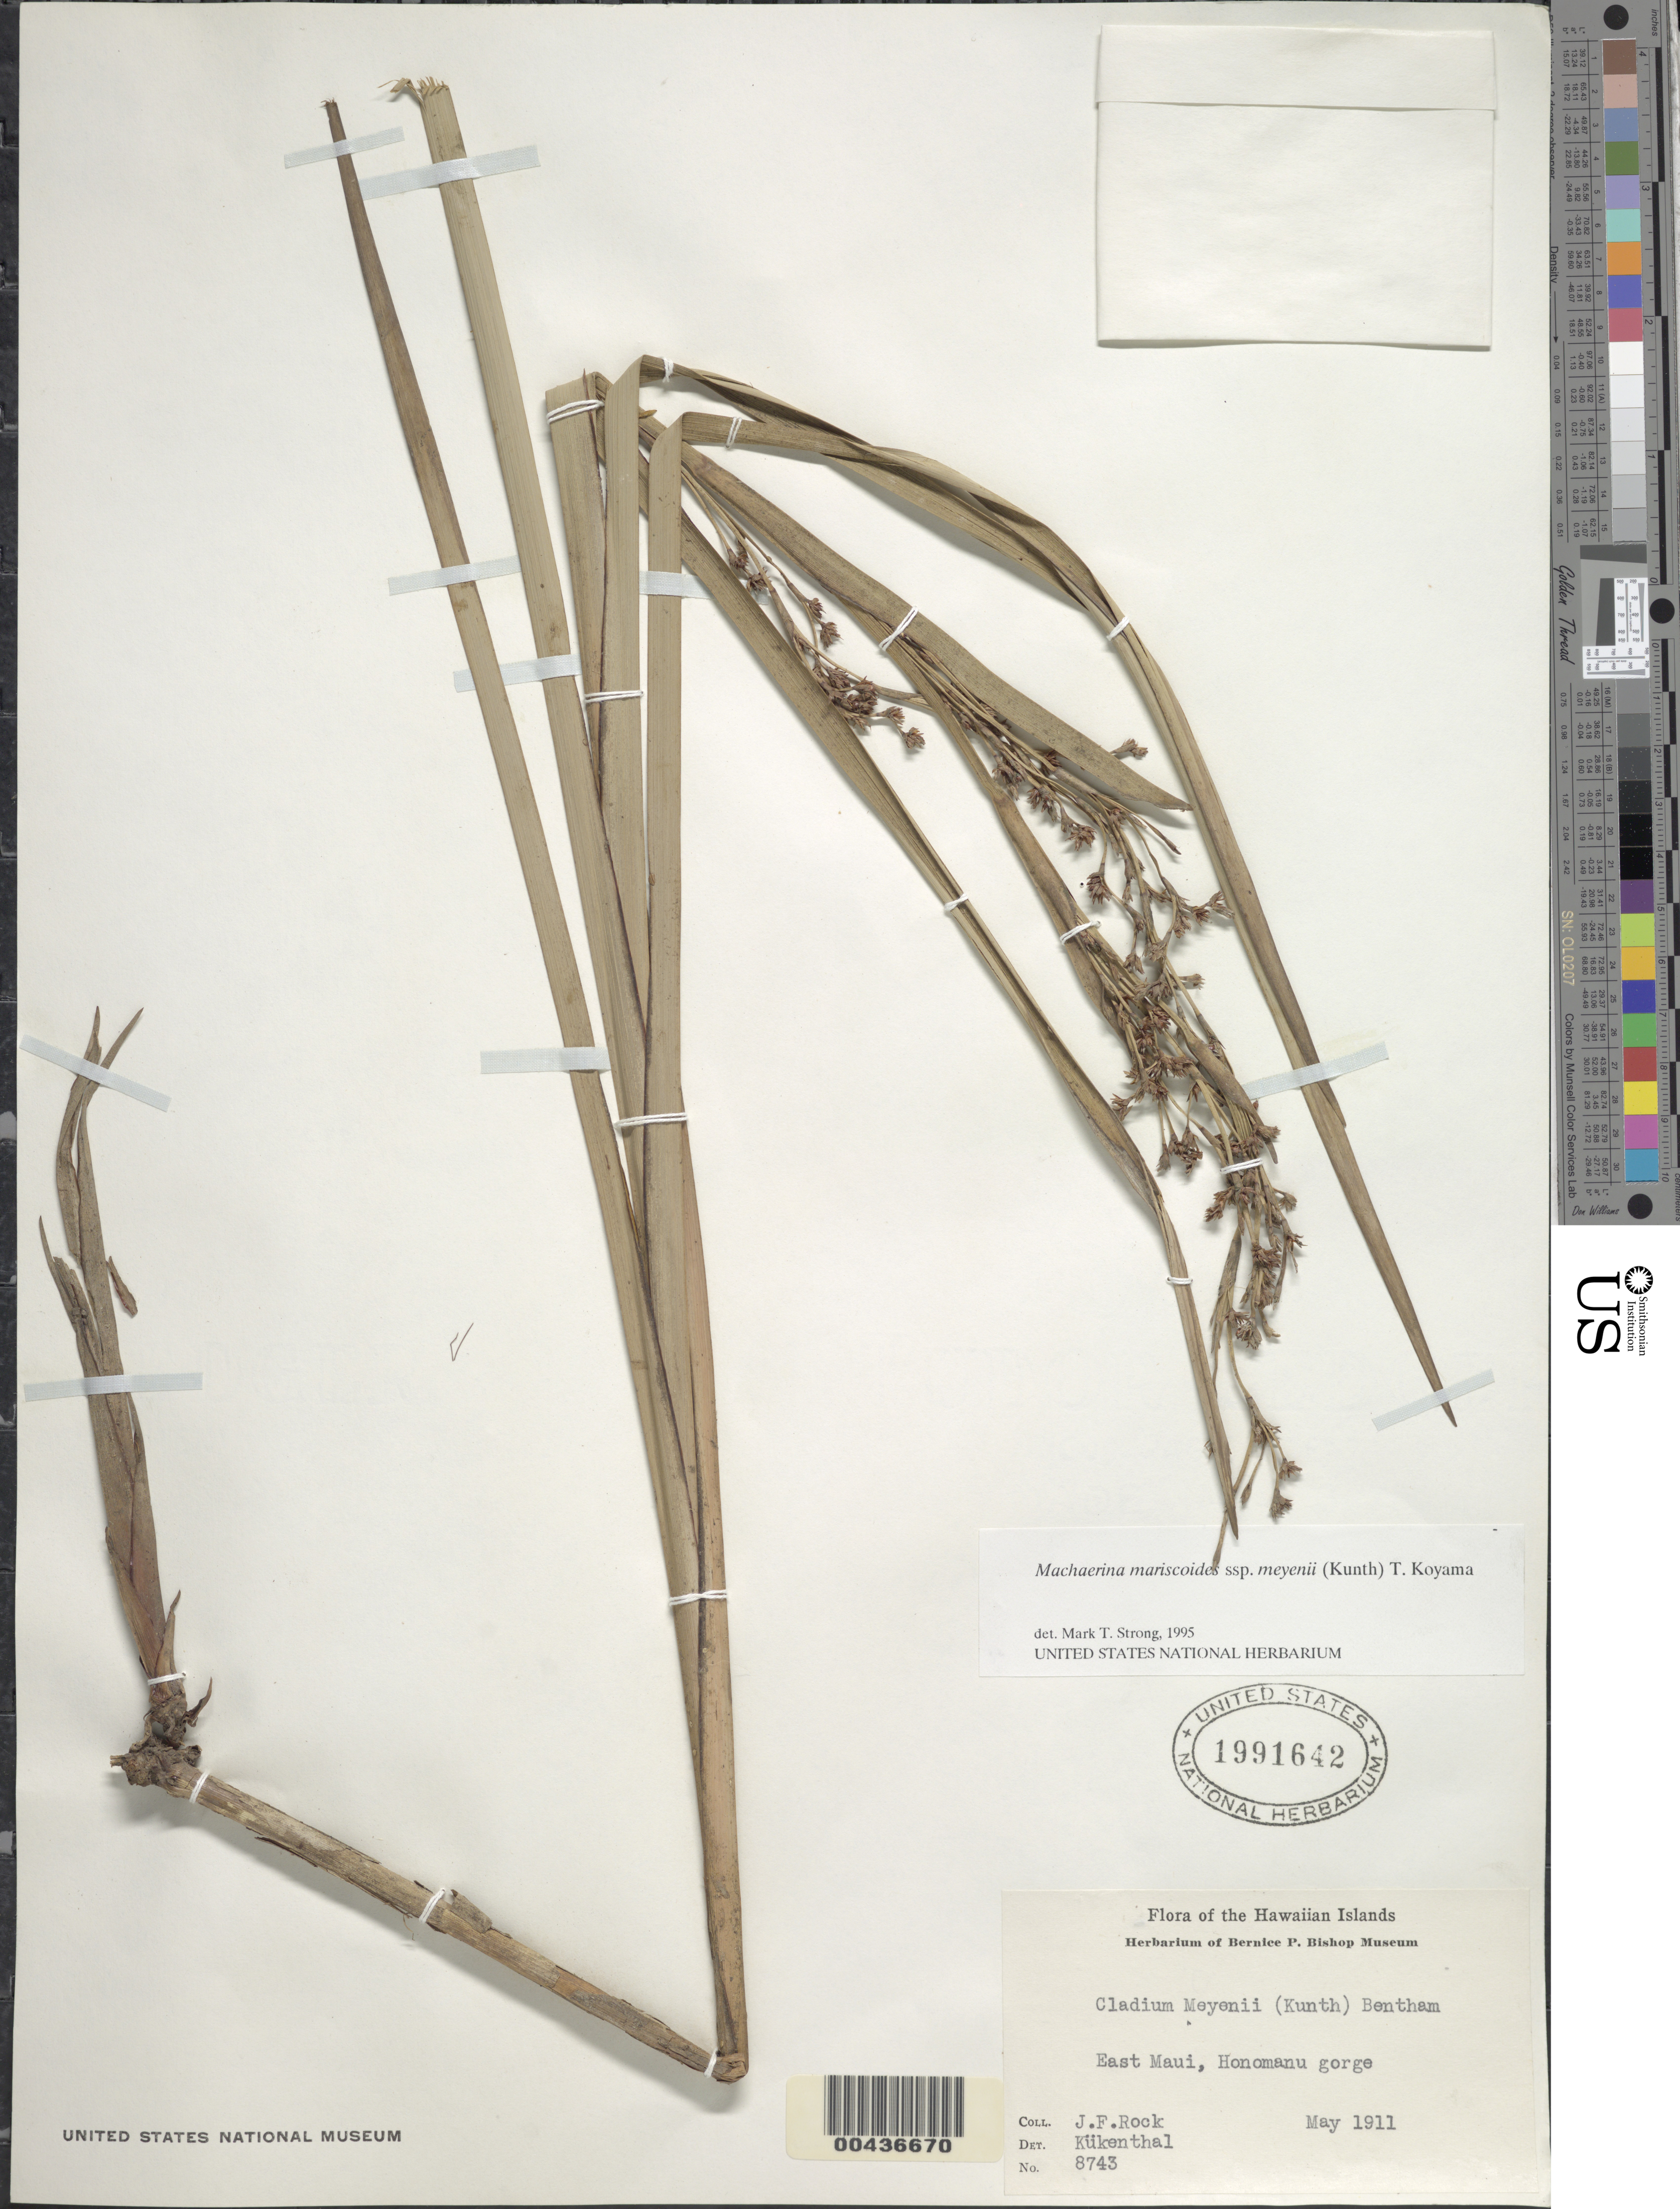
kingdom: Plantae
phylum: Tracheophyta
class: Liliopsida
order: Poales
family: Cyperaceae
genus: Machaerina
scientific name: Machaerina mariscoides subsp. meyenii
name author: (Kunth) T. Koyama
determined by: Strong, M. T., (US), Smithsonian Institution - National Museum of Natural History (UNITED STATES)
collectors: J. F. Rock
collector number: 8743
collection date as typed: May 1911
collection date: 1911-05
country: United States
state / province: Hawaii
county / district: Maui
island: Maui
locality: East Maui, Honomanu Gorge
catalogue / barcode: US 1991642